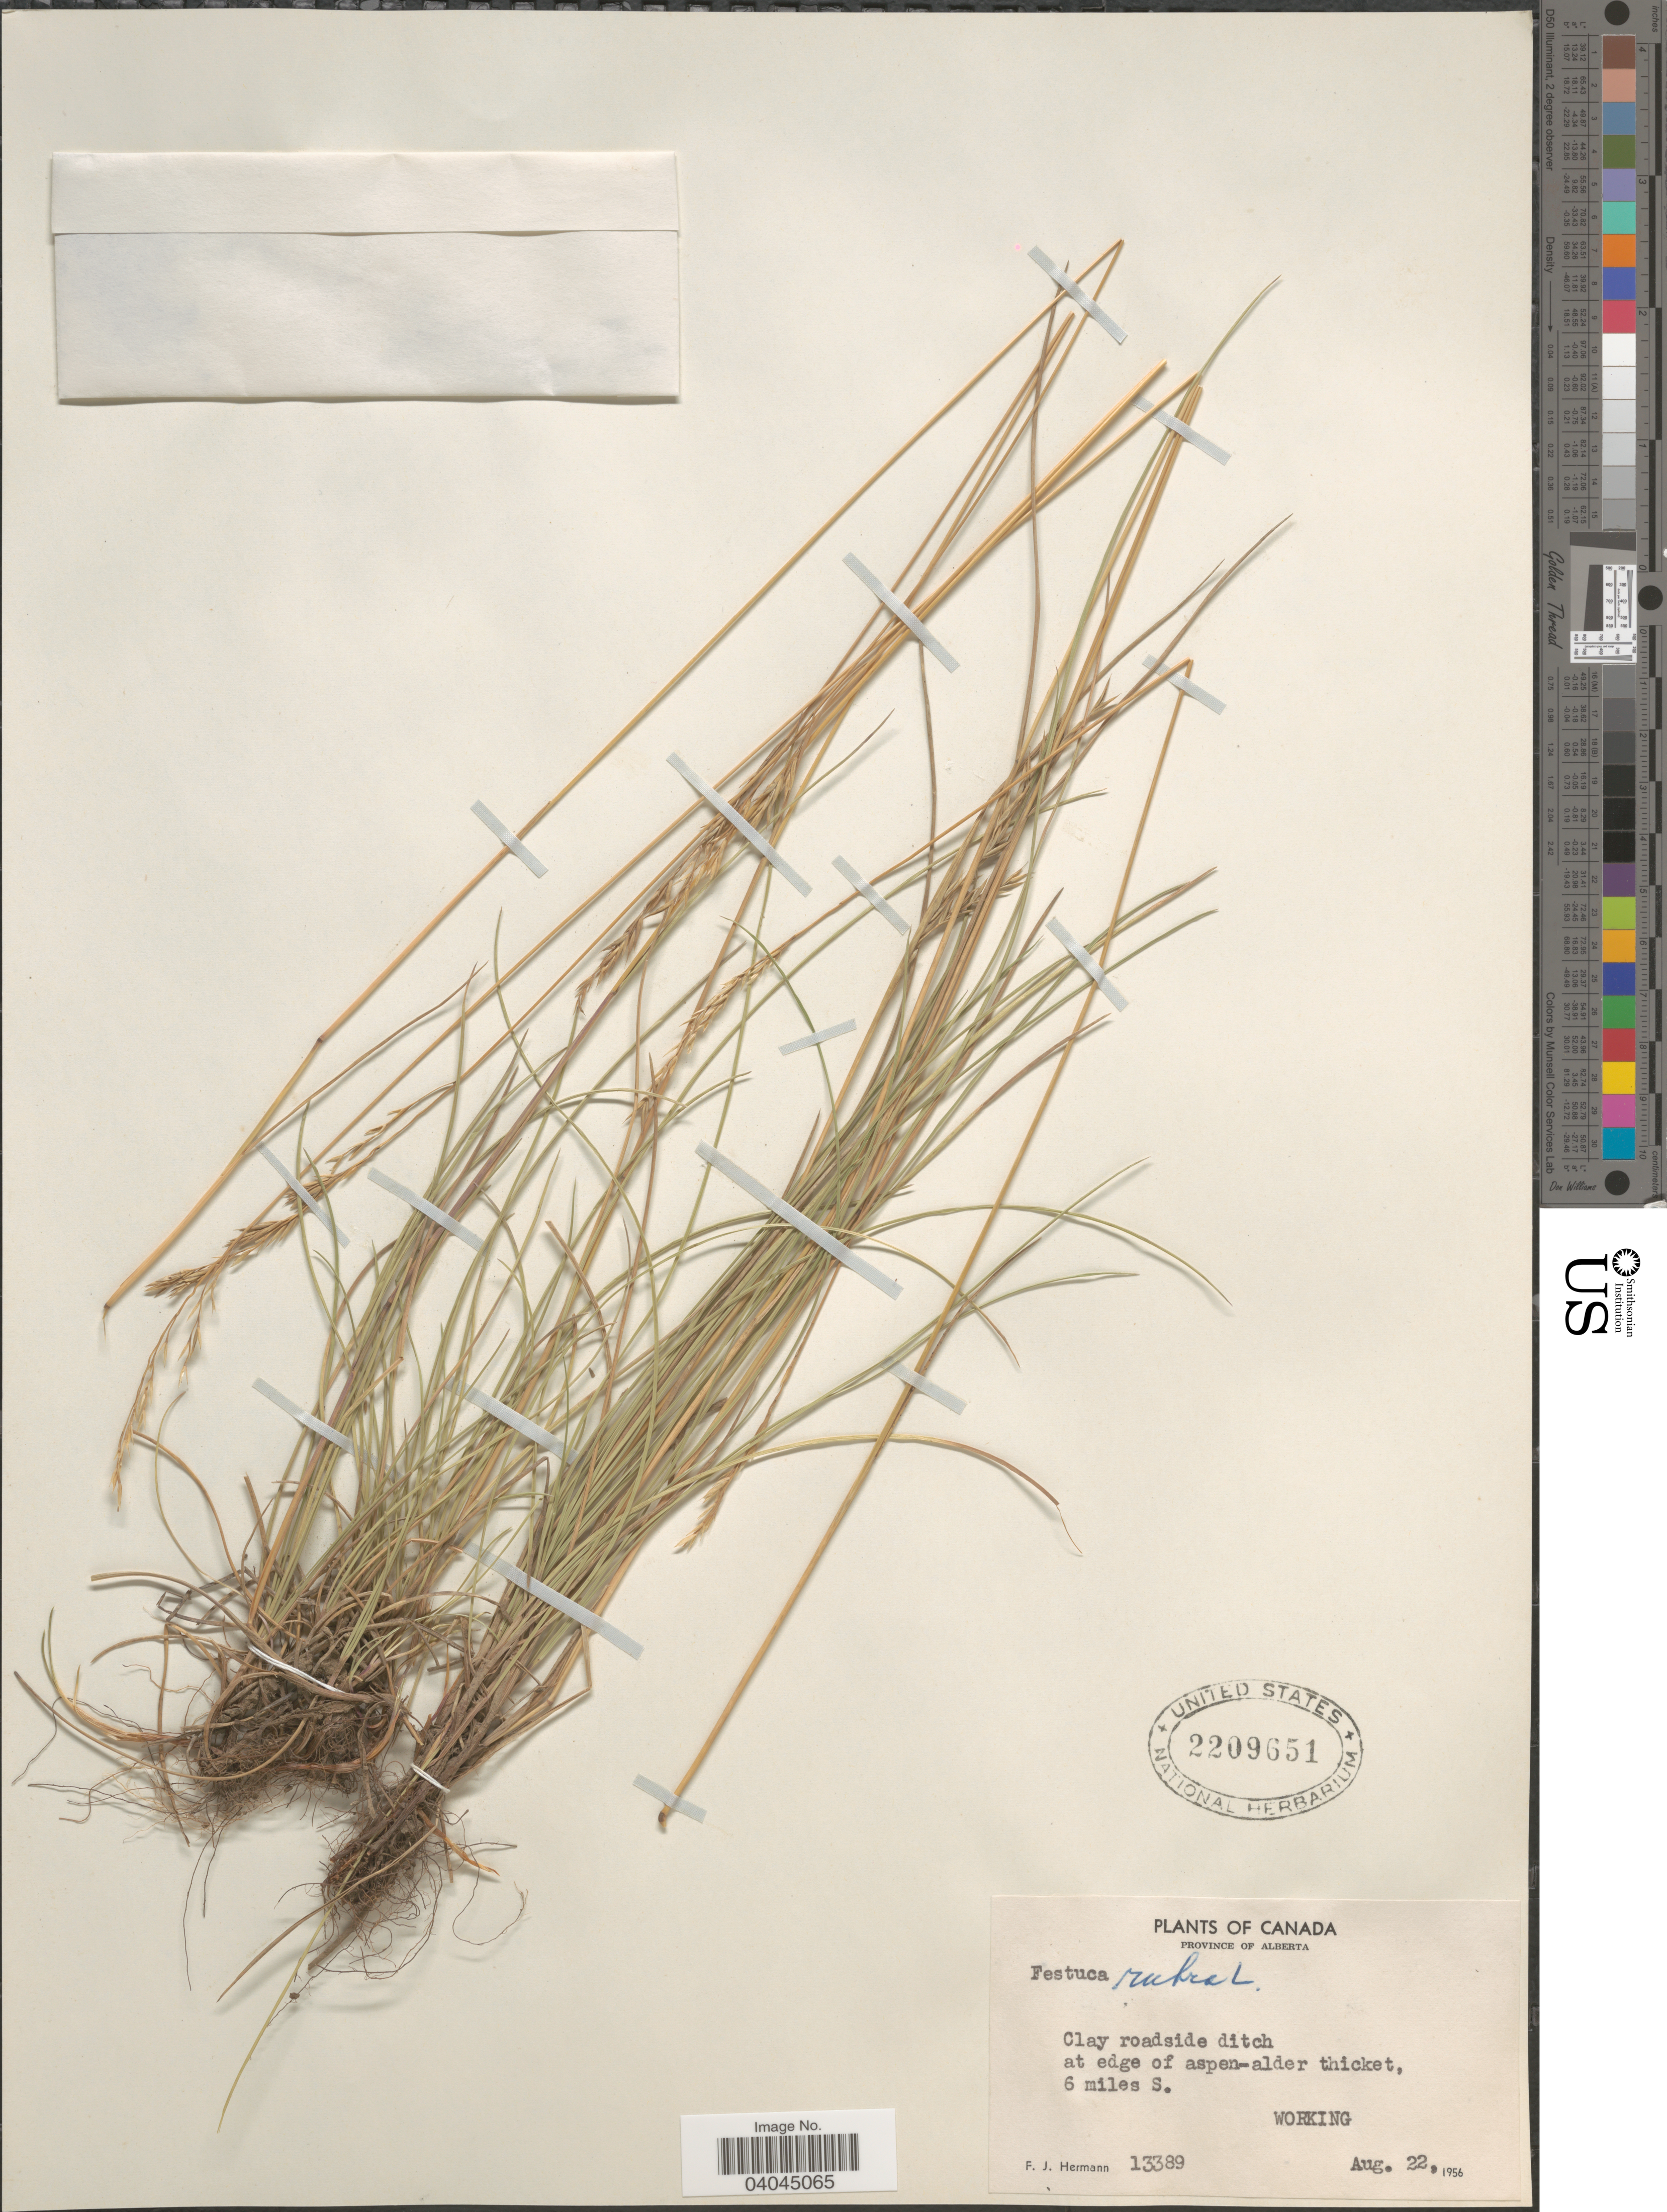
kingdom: Plantae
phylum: Tracheophyta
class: Liliopsida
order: Poales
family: Poaceae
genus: Festuca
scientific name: Festuca rubra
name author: L.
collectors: F. J. Hermann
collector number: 13389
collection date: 1956-08-22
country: Canada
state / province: Alberta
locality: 6 miles S. Working.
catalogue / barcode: US 2209651